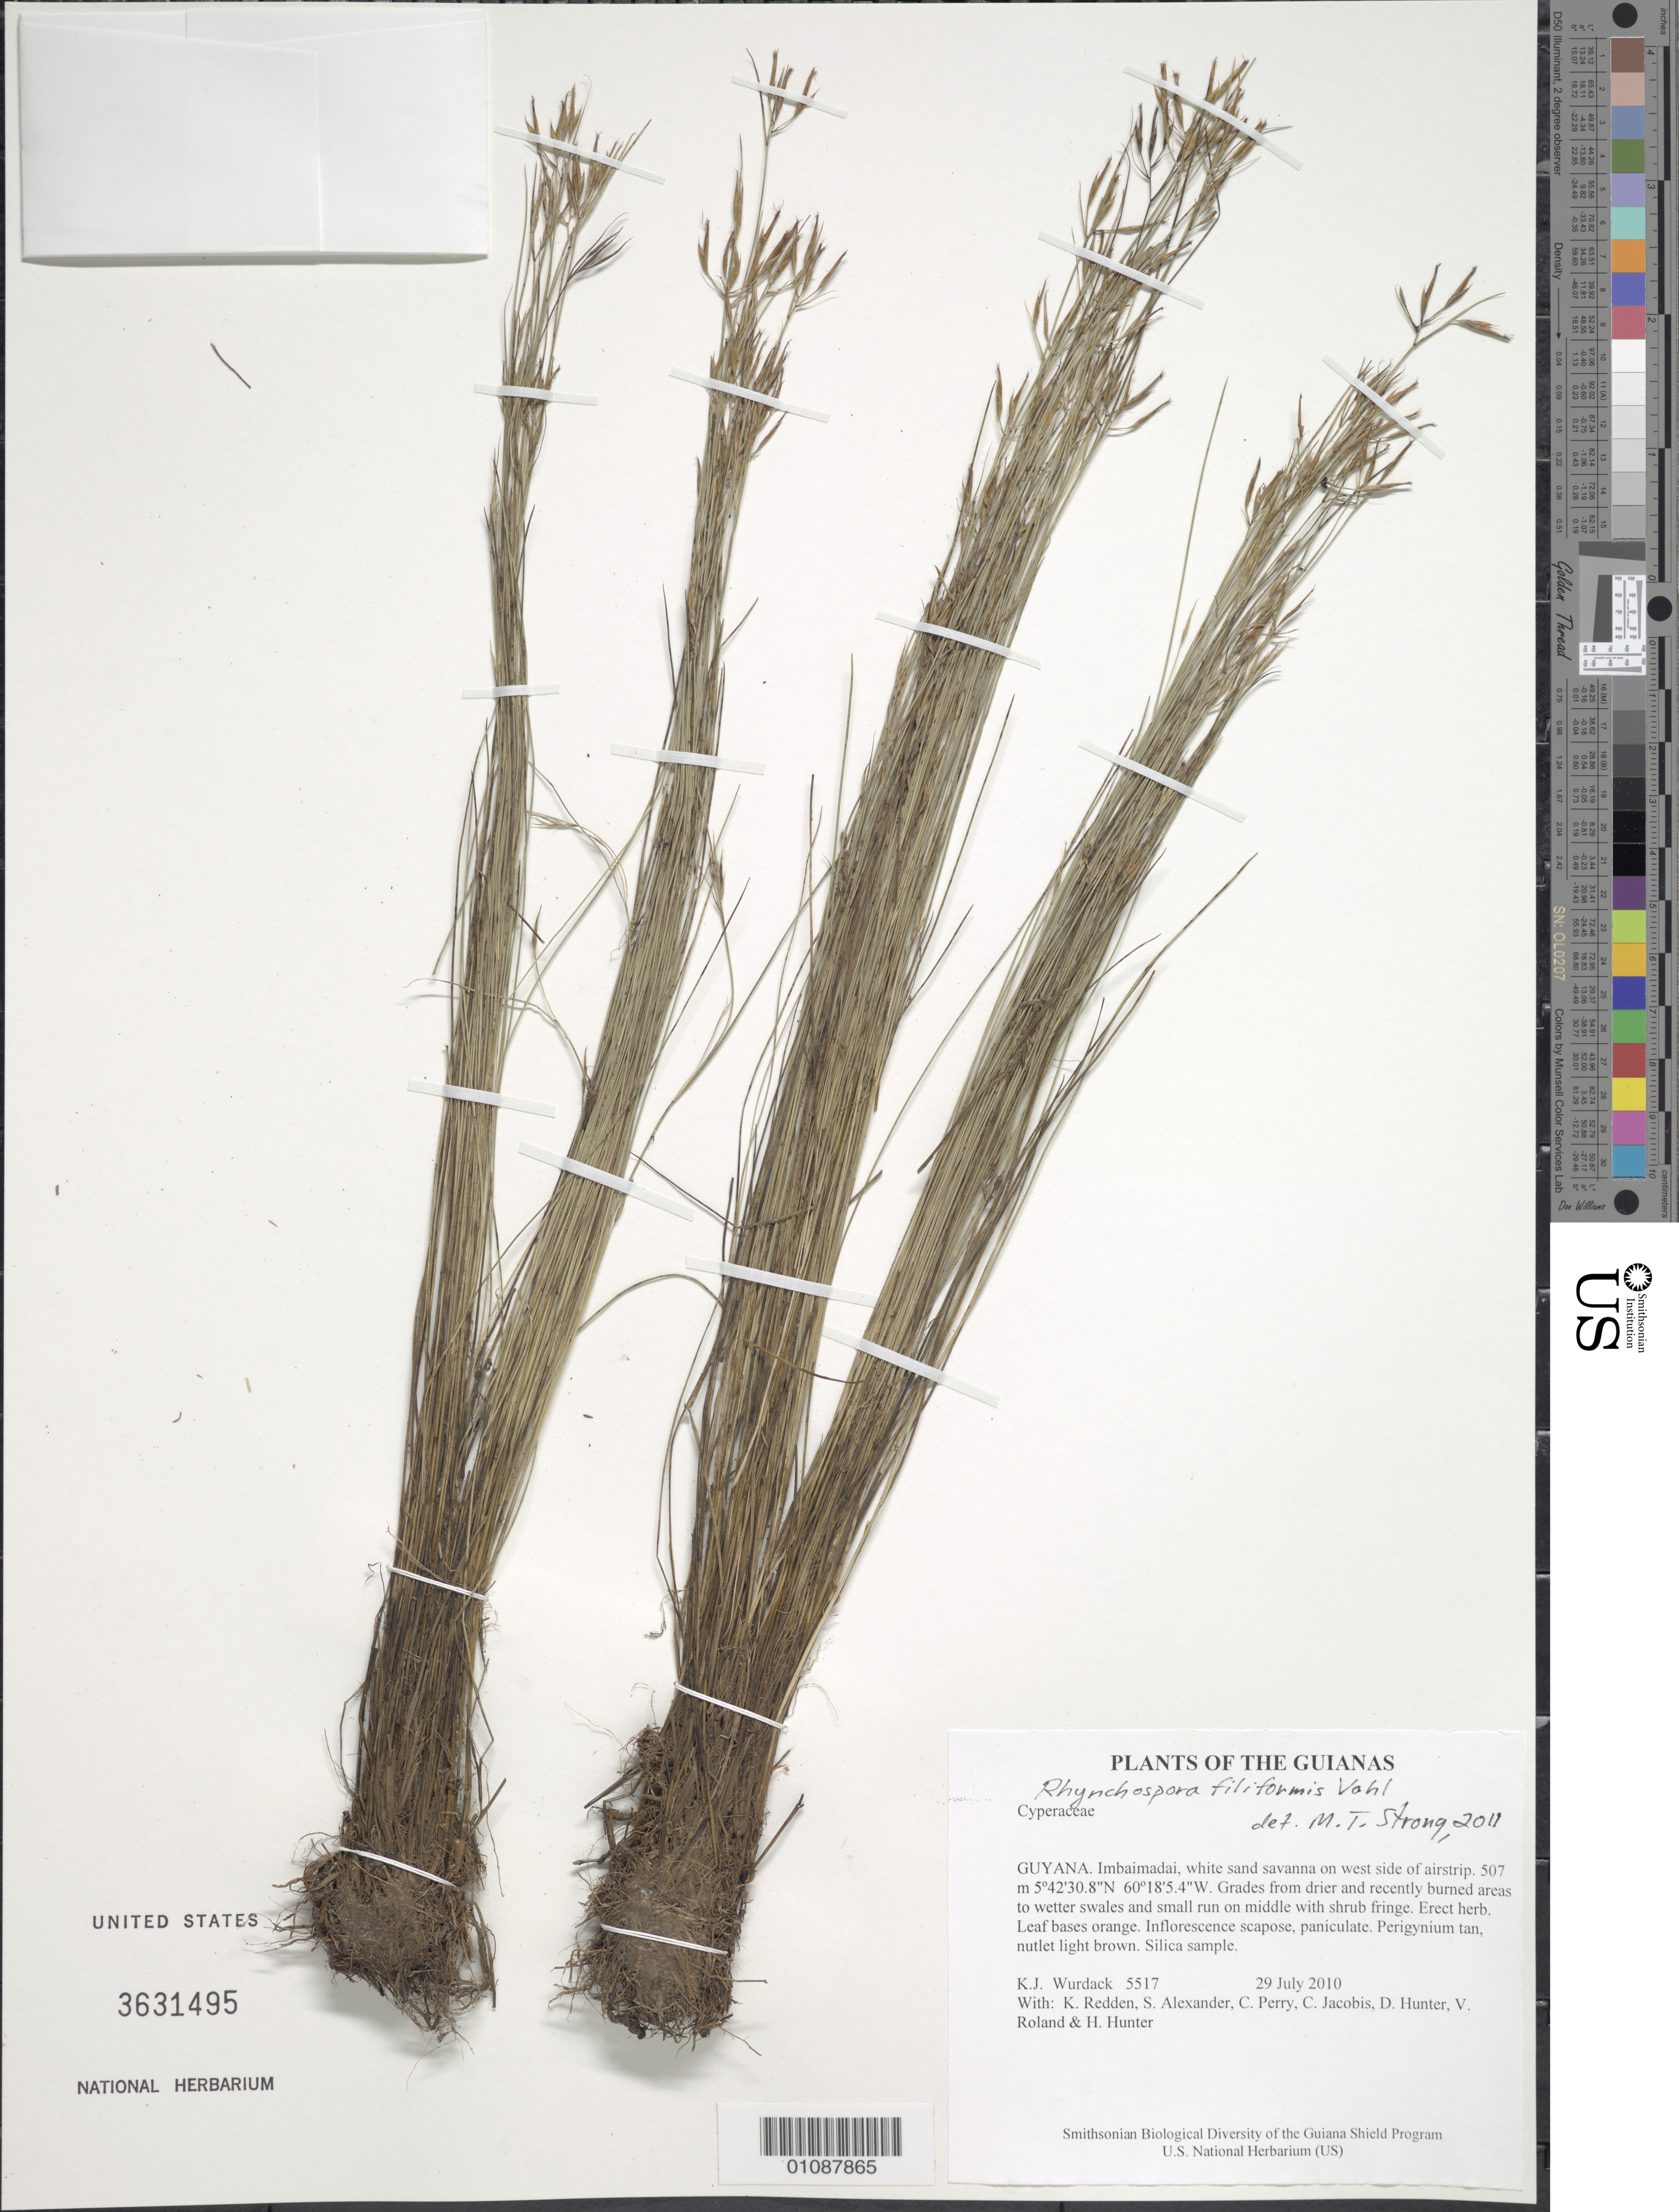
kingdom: Plantae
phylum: Tracheophyta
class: Liliopsida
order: Poales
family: Cyperaceae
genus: Rhynchospora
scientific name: Rhynchospora filiformis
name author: Vahl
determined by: Strong, M. T., (US), Smithsonian Institution - National Museum of Natural History (UNITED STATES)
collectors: K. Wurdack, K. M. Redden, S. N. Alexander, C. Perry, C. Jacobis, D. Hunter, V. Roland & H. Hunter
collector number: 5517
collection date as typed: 29 July 2010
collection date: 2010-07-29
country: Guyana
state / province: Cuyuni-Mazaruni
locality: Imbaimadai, white sand savanna on west side of airstrip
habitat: Grades from drier and recently burned areas to wetter swales and small run on middle with shrub fringe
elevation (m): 507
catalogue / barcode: US 3631495